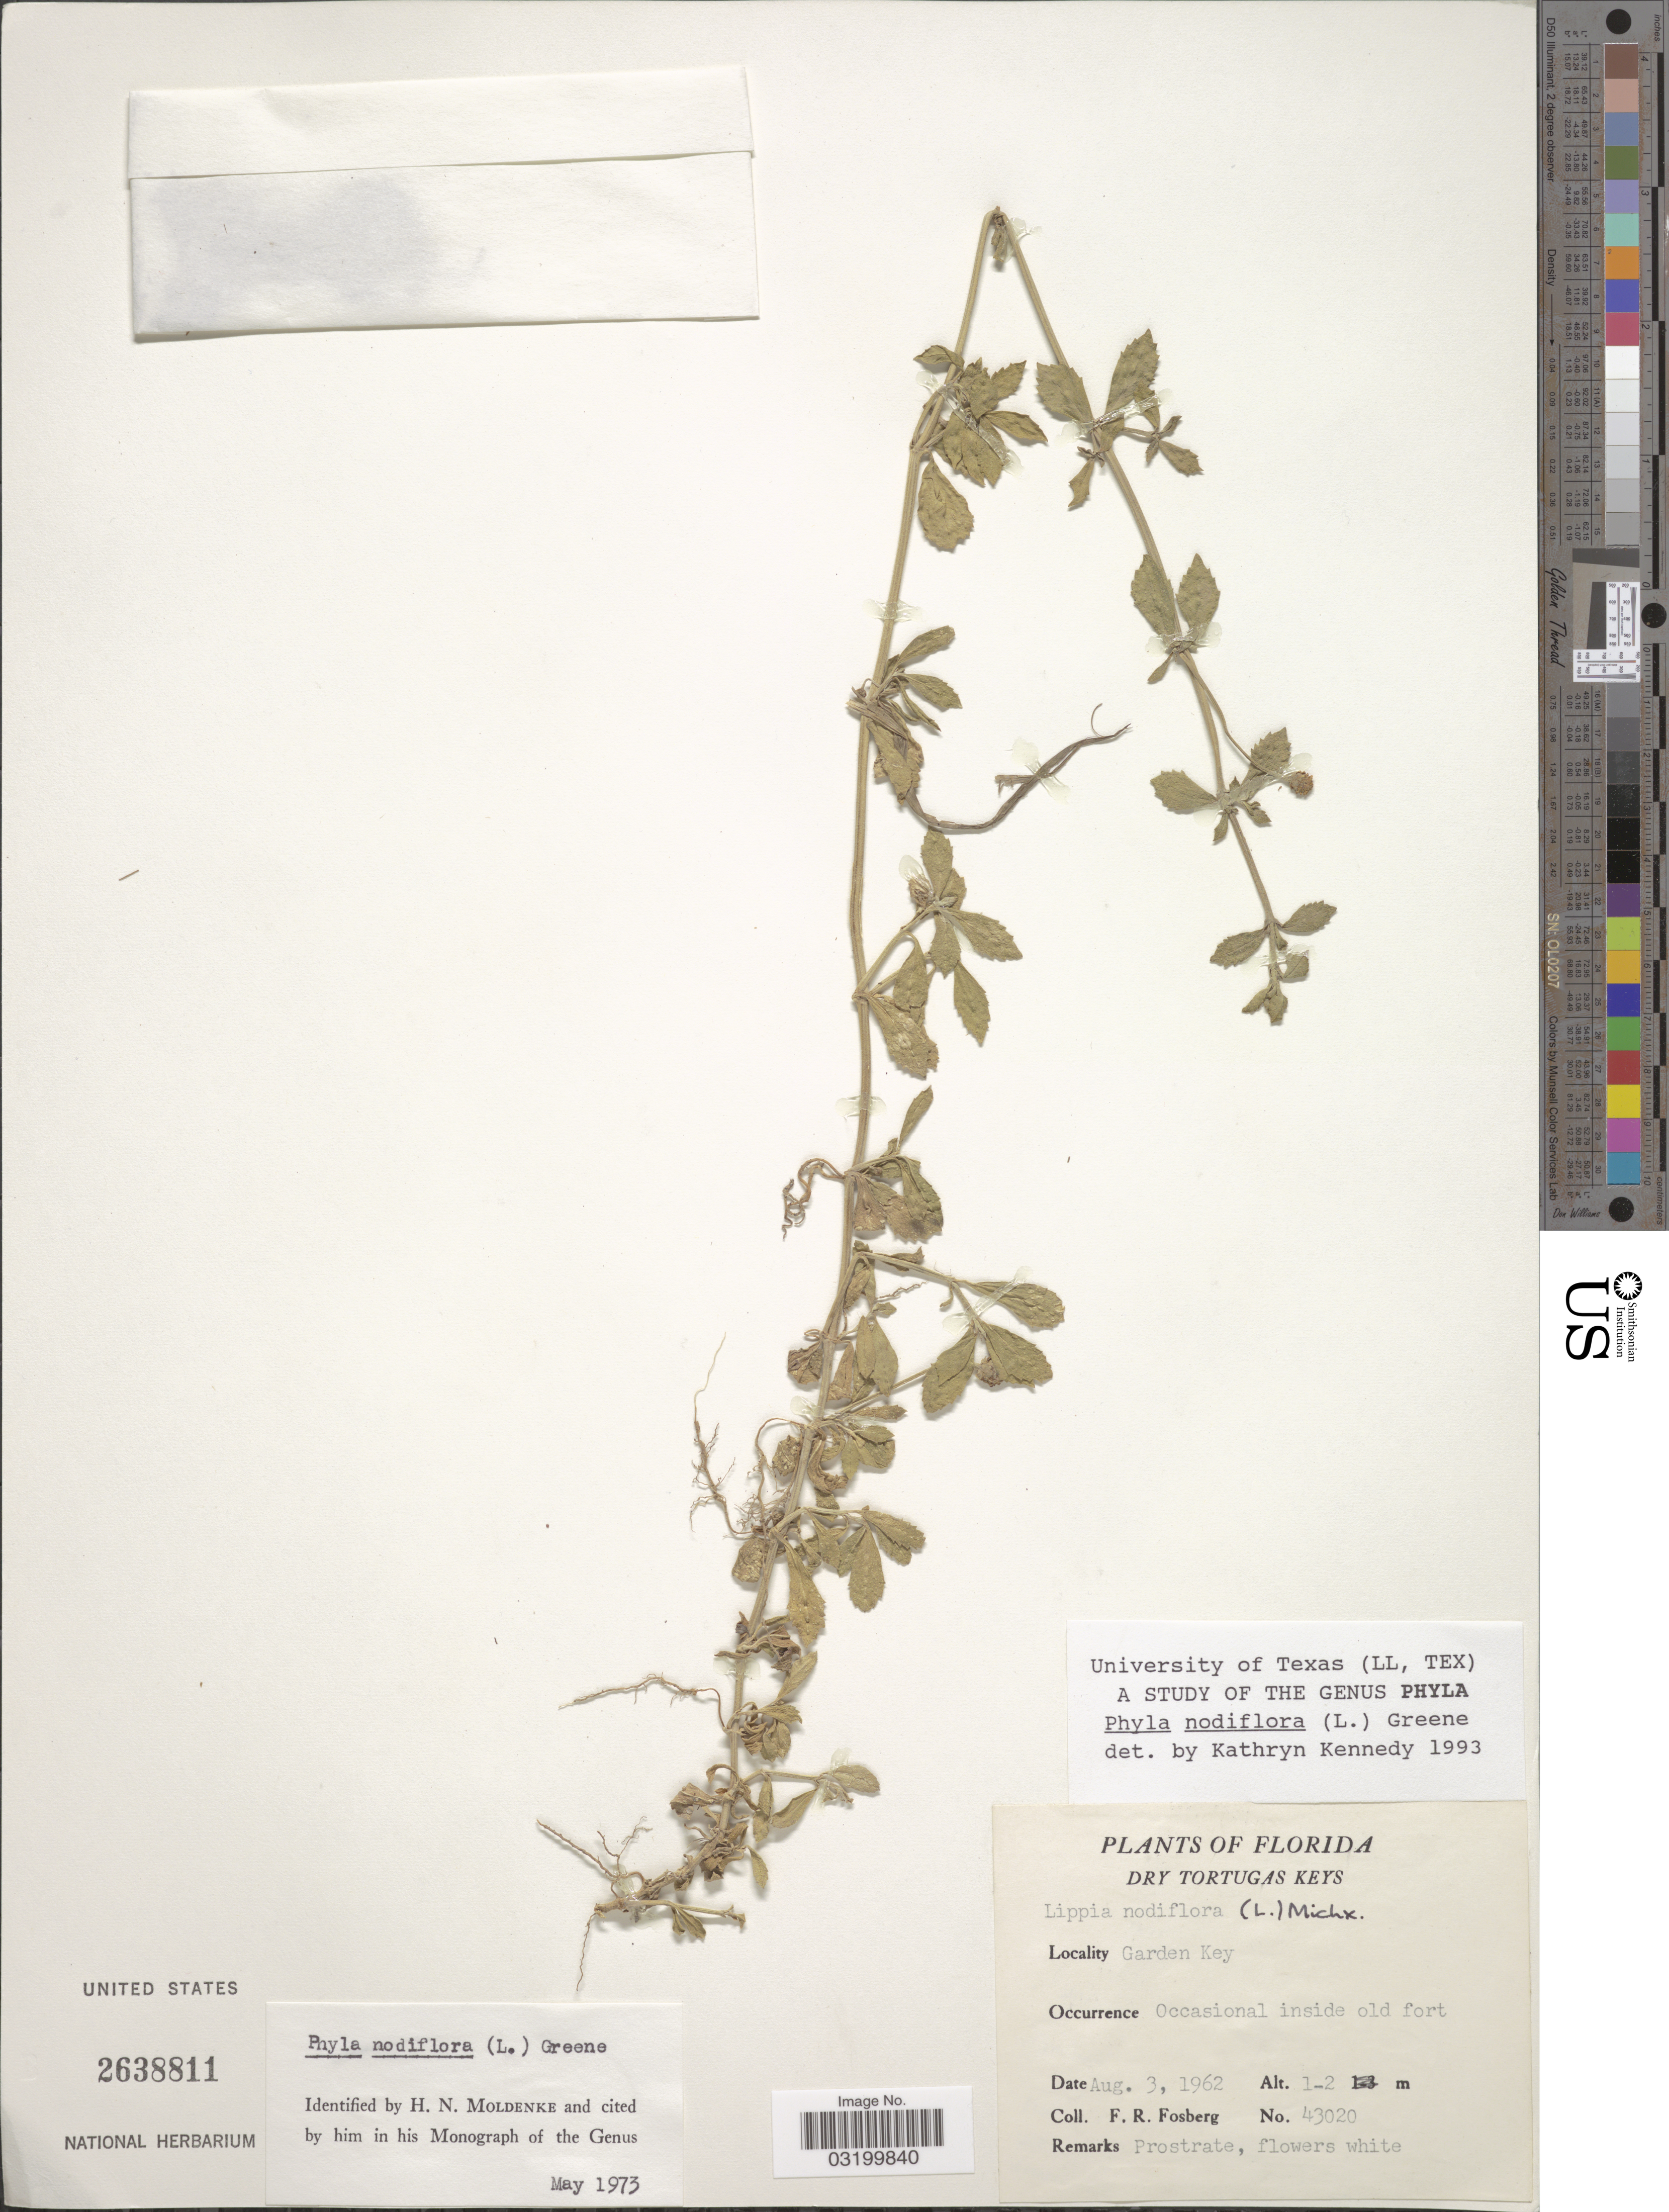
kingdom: Plantae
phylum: Tracheophyta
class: Magnoliopsida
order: Lamiales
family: Verbenaceae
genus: Phyla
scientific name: Phyla nodiflora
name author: (L.) Greene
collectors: F. R. Fosberg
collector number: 43020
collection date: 1962-08-03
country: United States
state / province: Florida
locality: Dry Tortugas Key. Garden Key. Occasional inside old fort.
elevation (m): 1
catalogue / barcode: US 2638811